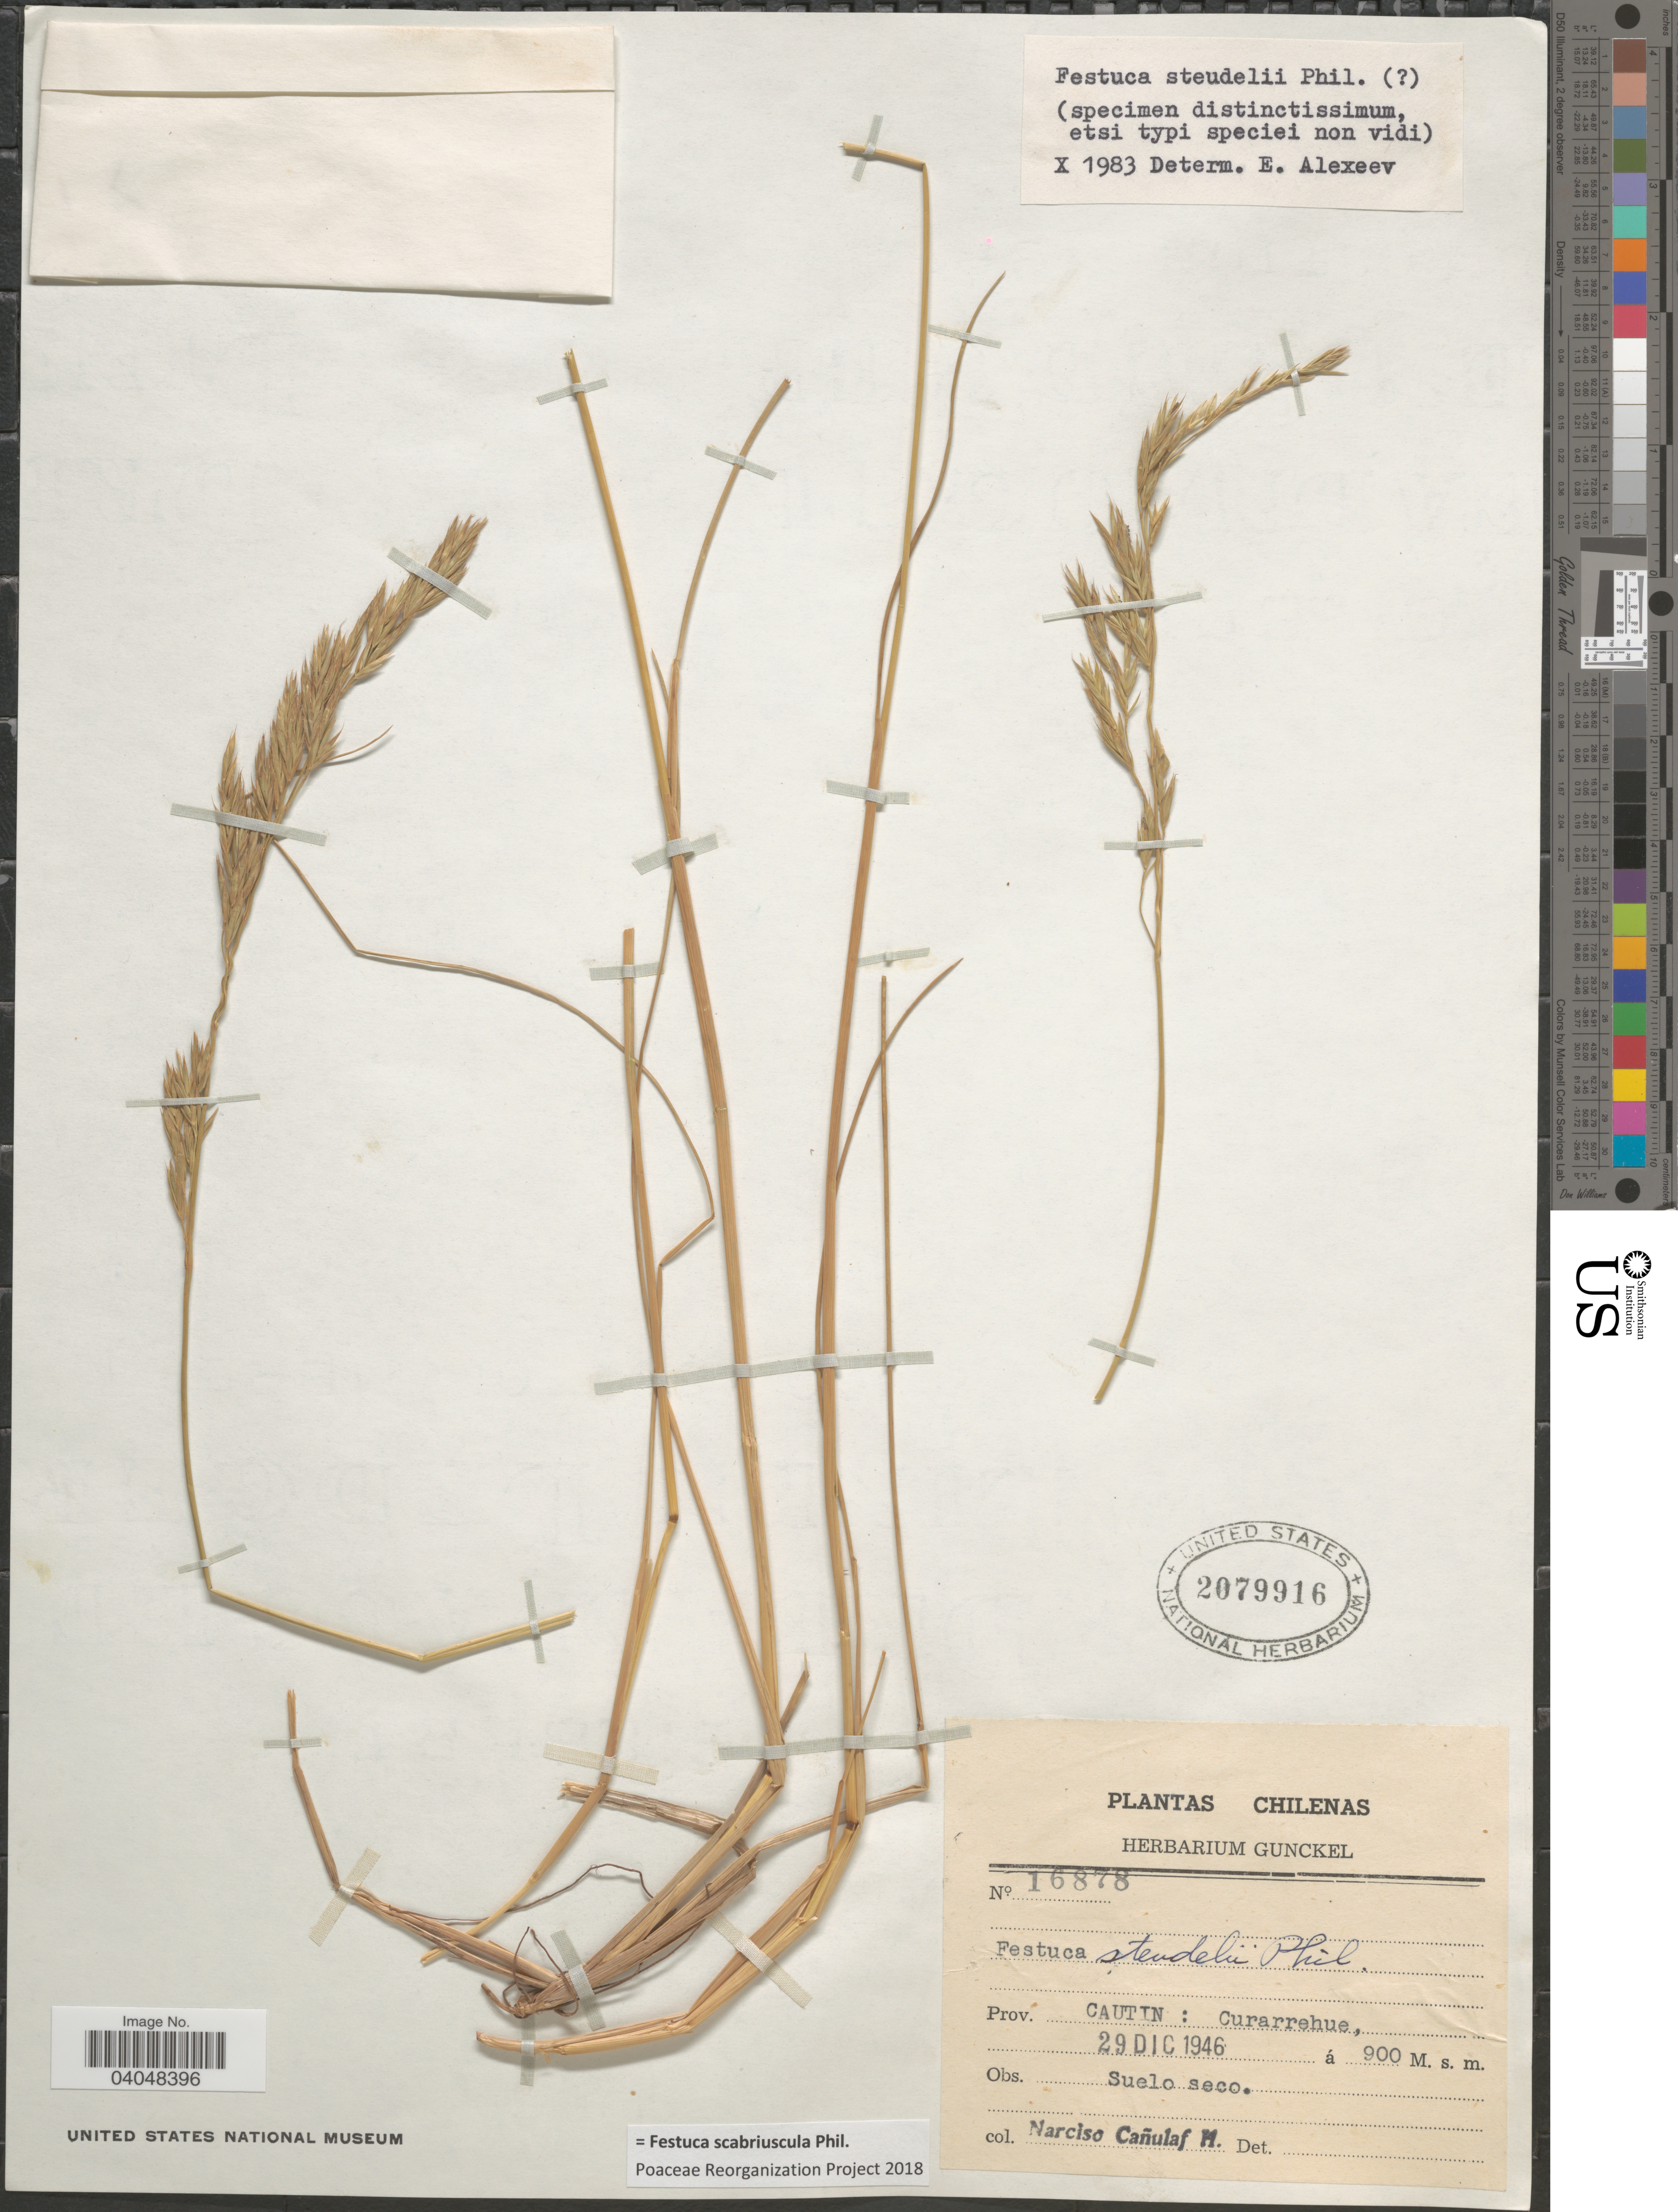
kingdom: Plantae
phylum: Tracheophyta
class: Liliopsida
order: Poales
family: Poaceae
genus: Festuca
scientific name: Festuca scabriuscula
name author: Phil.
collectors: N. Canulaf H.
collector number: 16878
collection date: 1946-12-29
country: Chile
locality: Prov. Cautin : Curarrehue.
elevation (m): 900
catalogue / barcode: US 2079916